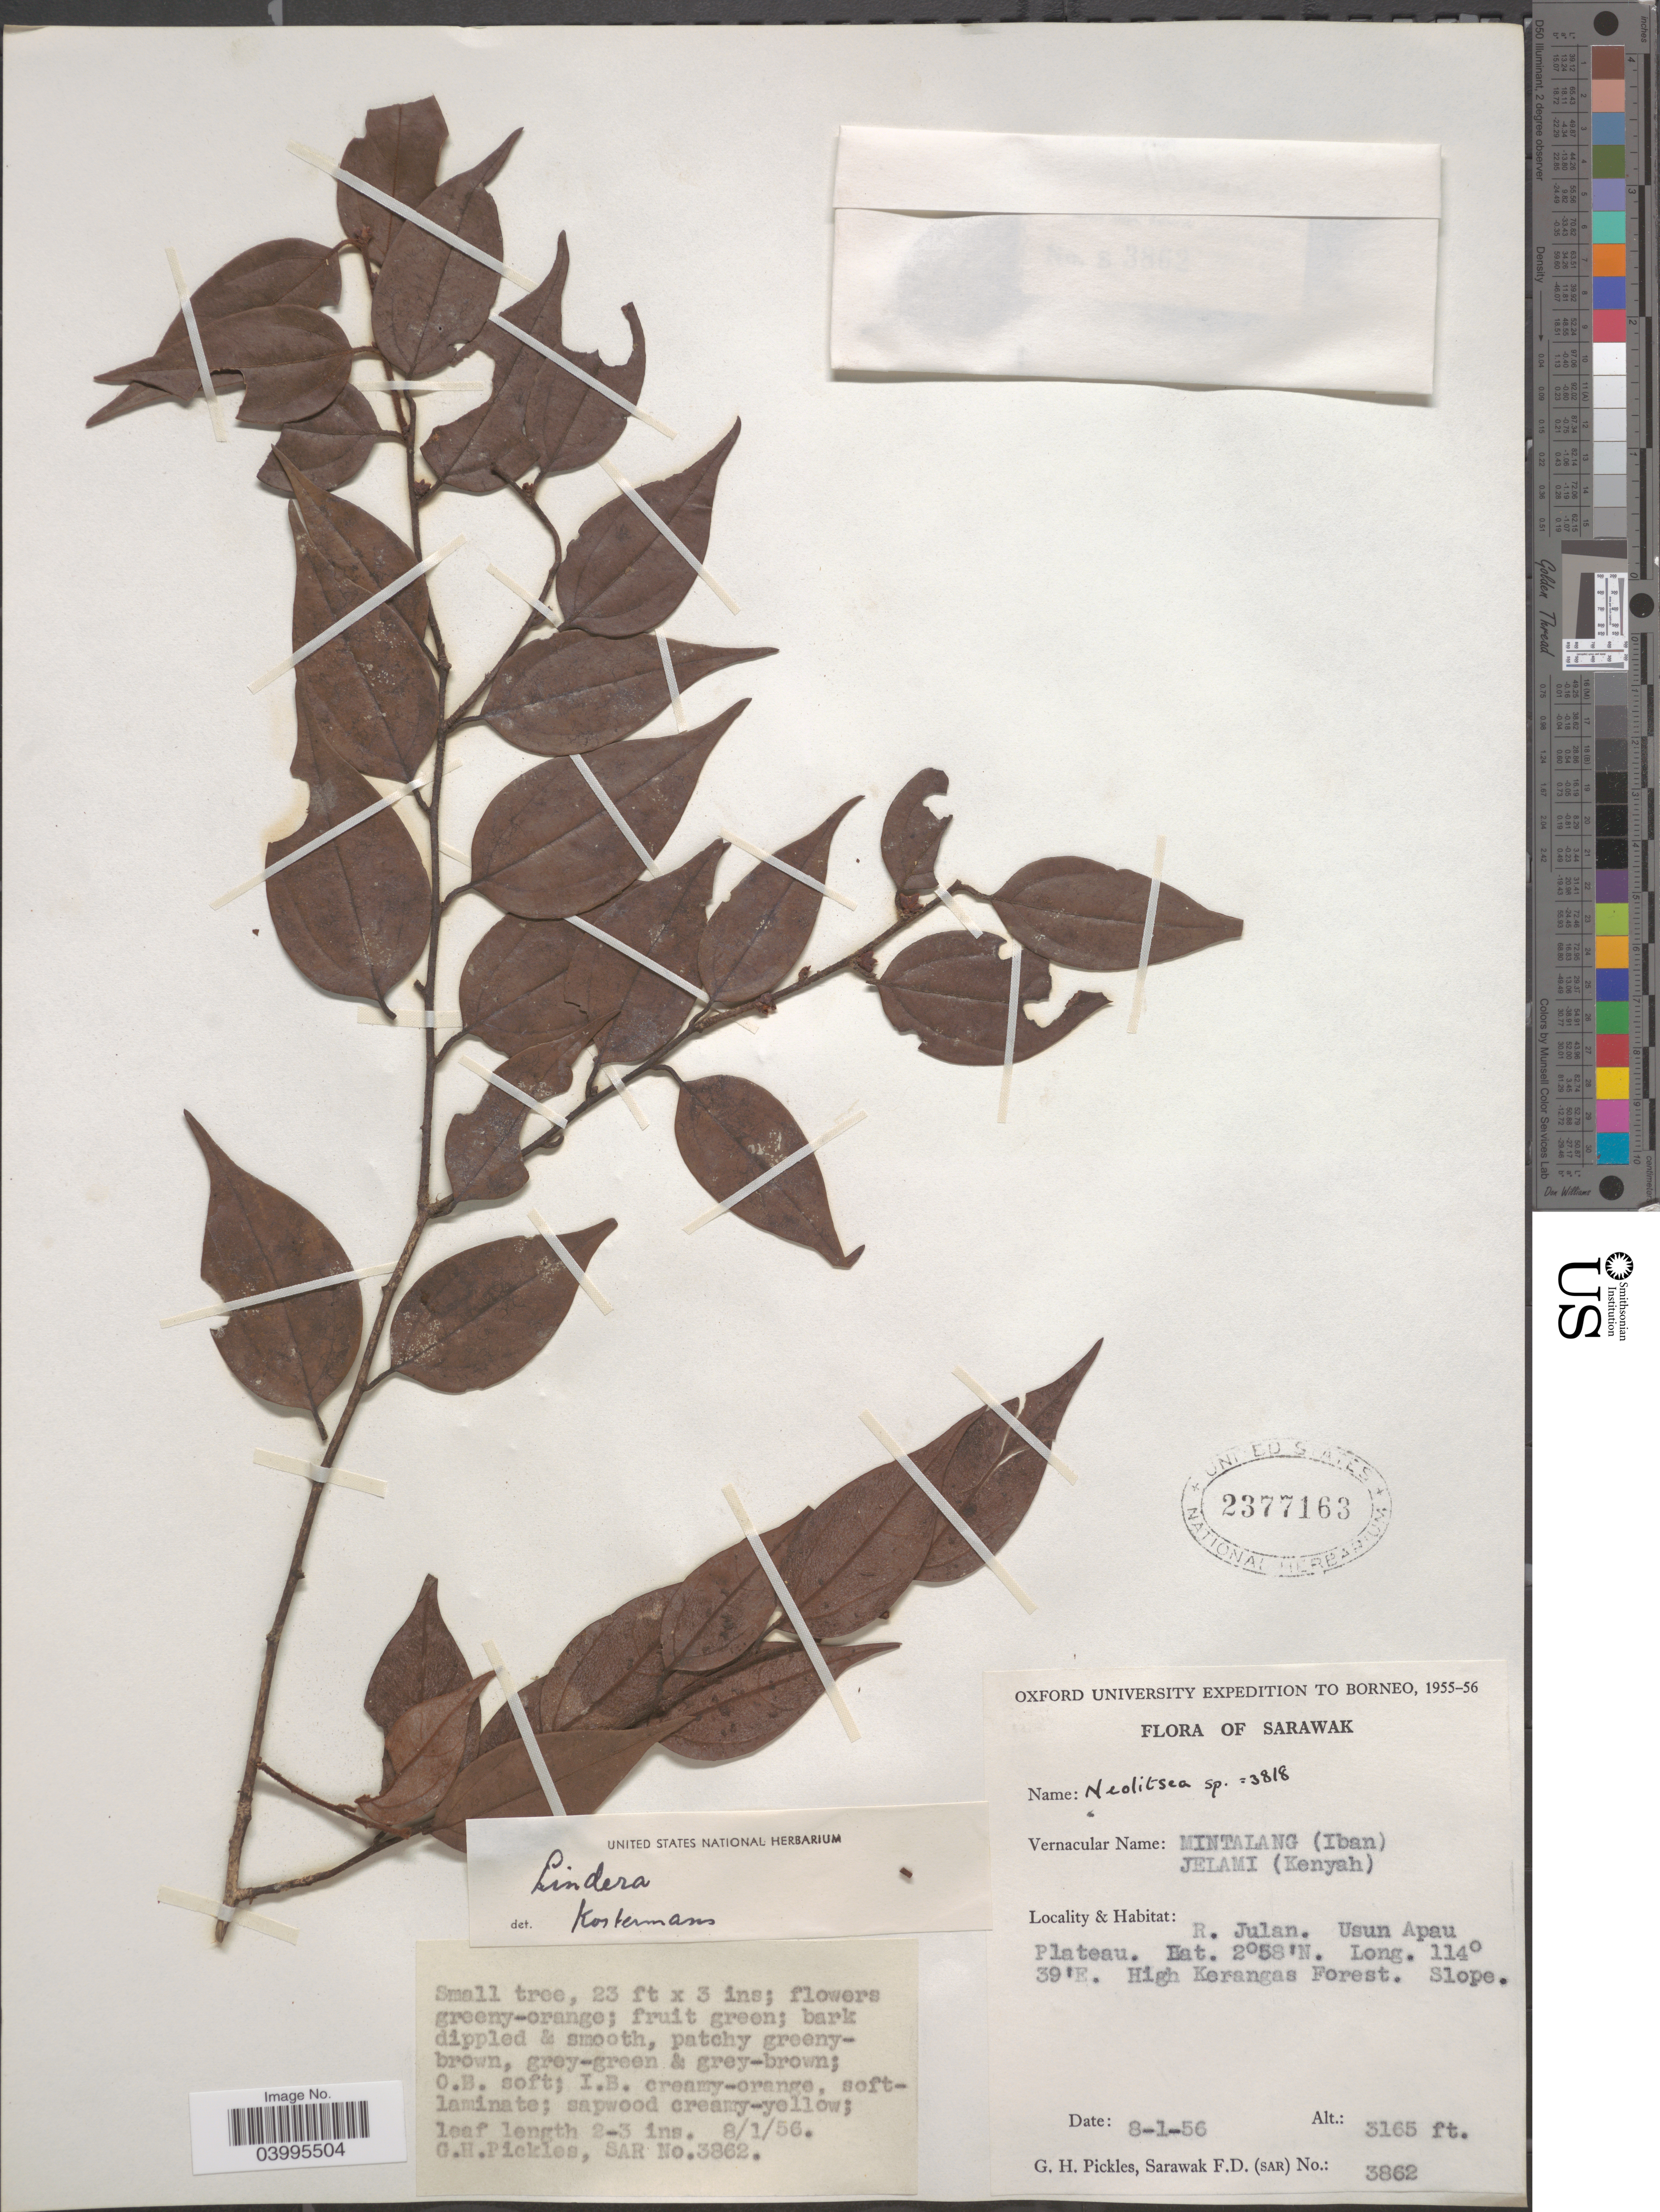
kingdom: Plantae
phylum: Tracheophyta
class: Magnoliopsida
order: Laurales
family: Lauraceae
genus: Lindera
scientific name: Lindera sp.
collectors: G. Pickles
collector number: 3862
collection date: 1956-01-08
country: Malaysia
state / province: Sarawak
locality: Borneo. R. Julan. Usun Apau Plateau. High Kerangas Forest. Slope.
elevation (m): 965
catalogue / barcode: US 2377163